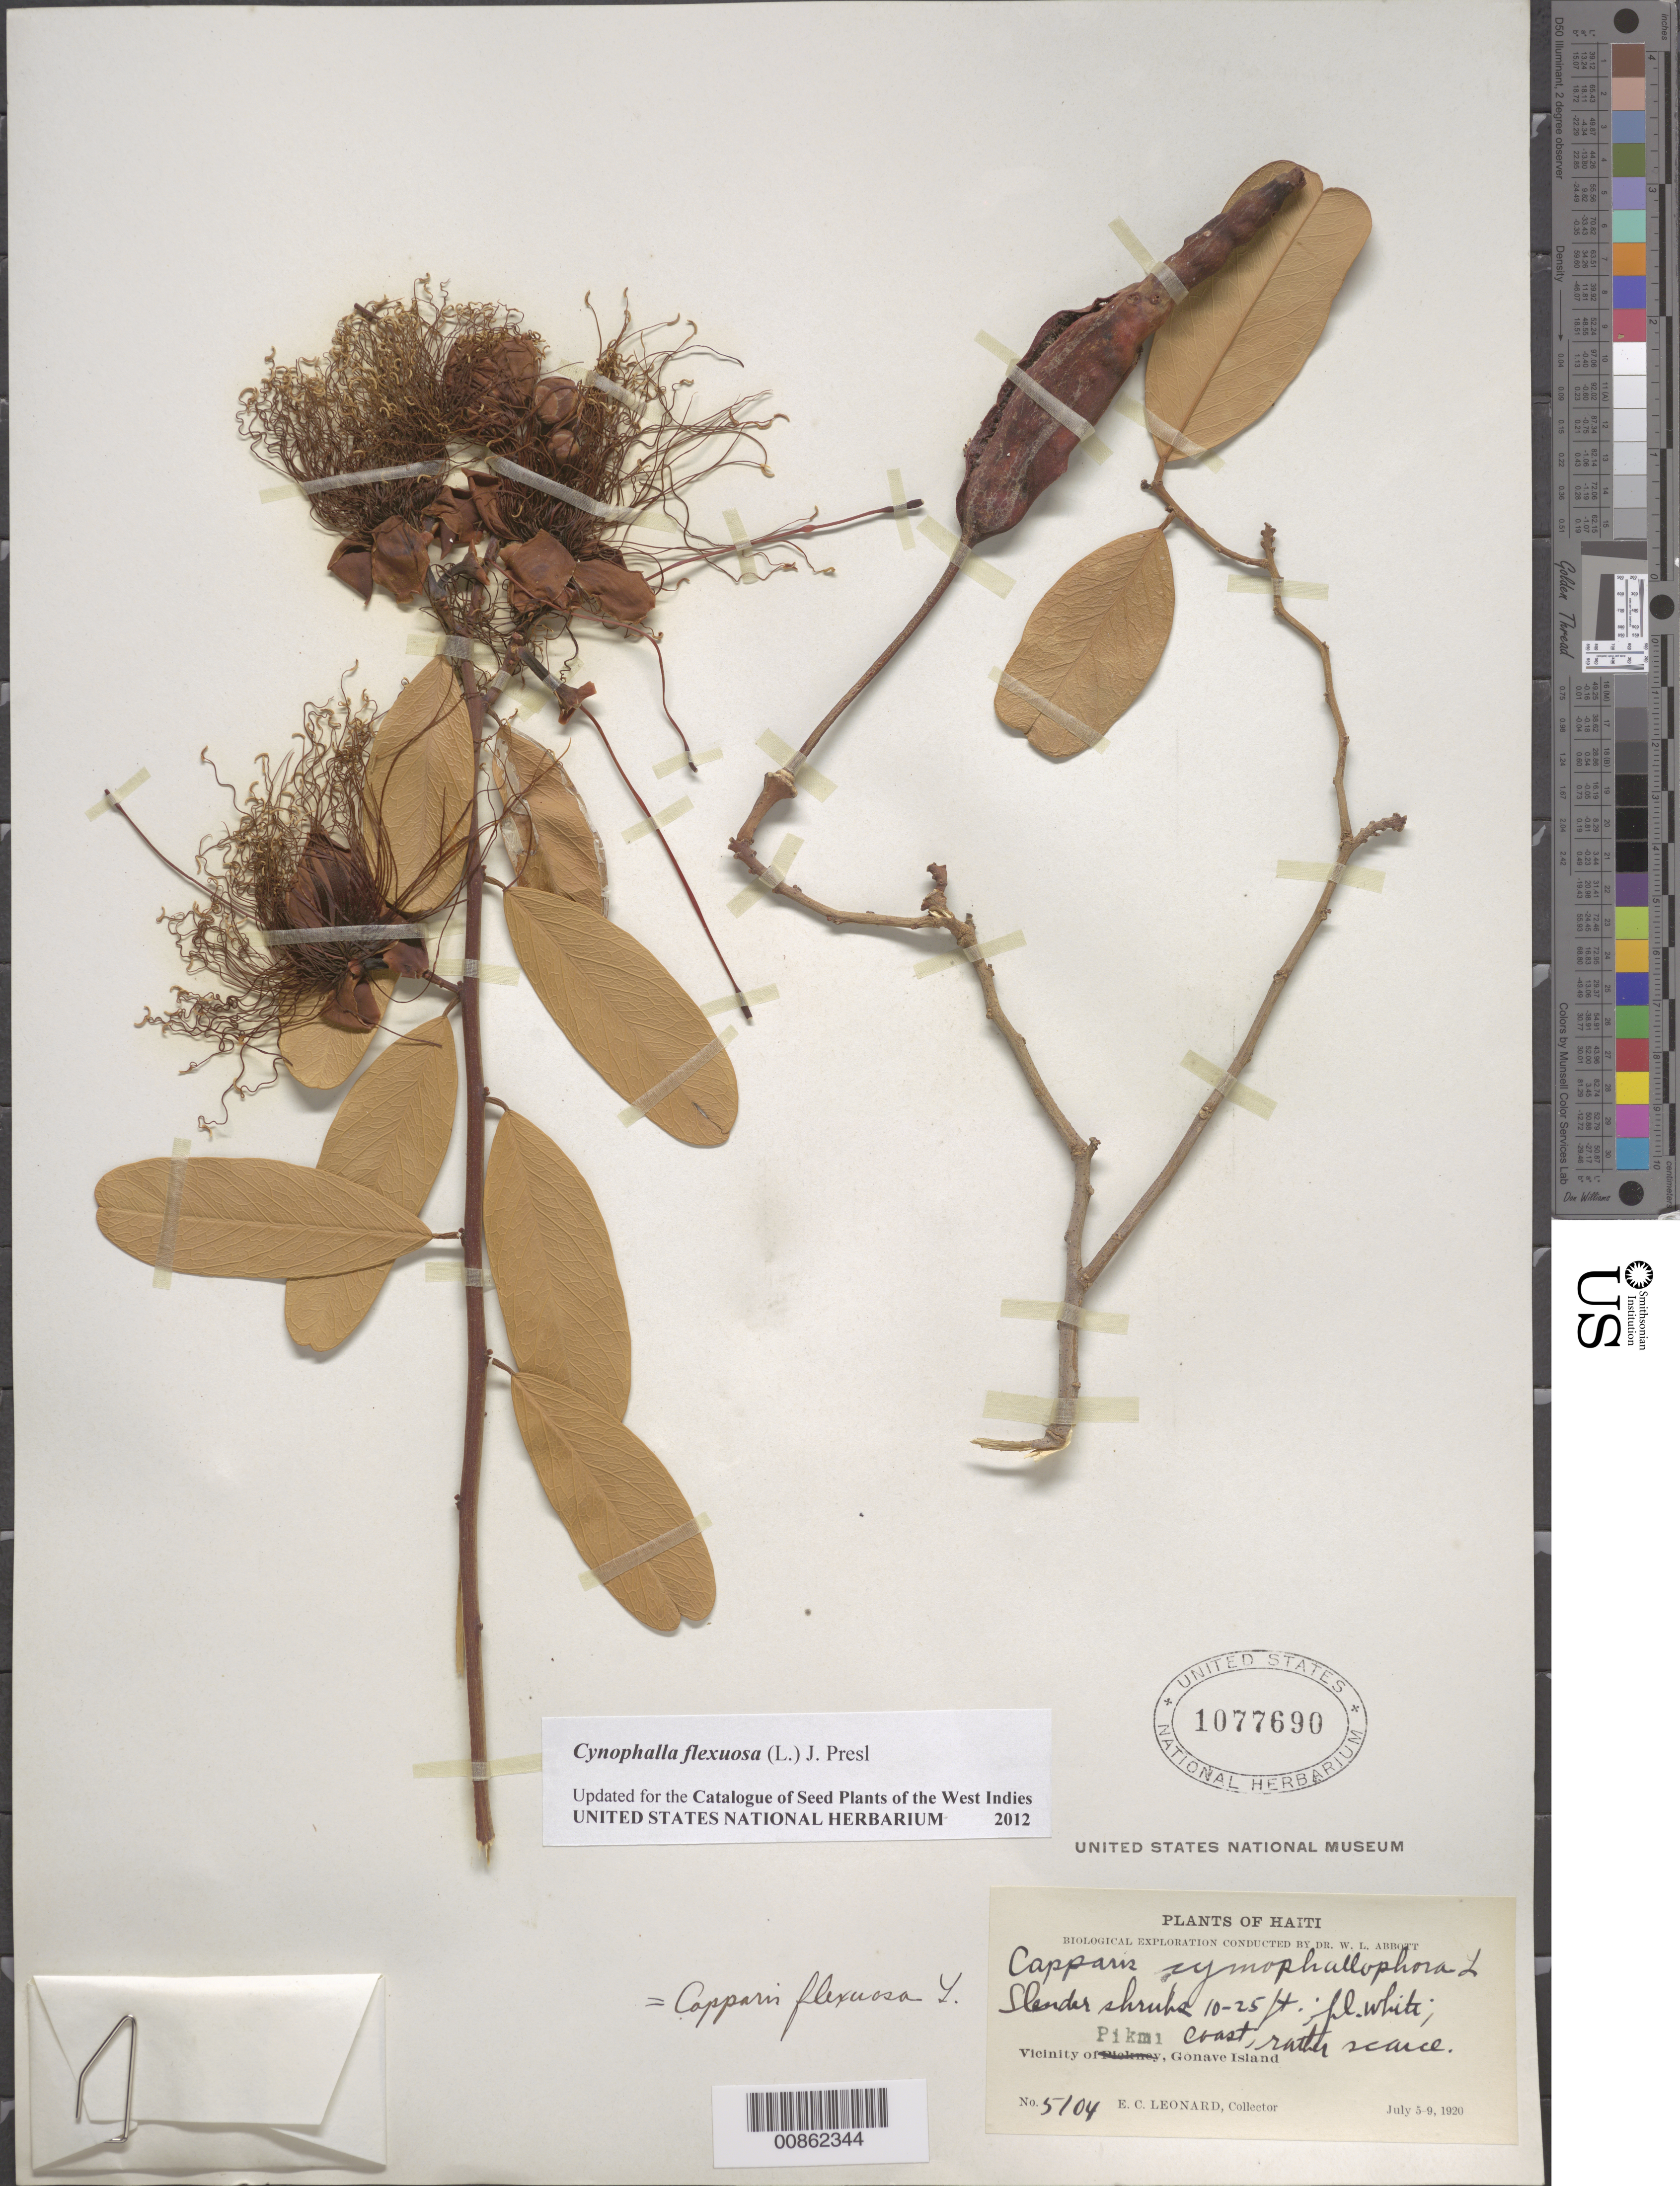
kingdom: Plantae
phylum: Tracheophyta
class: Magnoliopsida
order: Brassicales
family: Capparaceae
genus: Cynophalla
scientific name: Cynophalla flexuosa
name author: (L.) J. Presl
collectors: E. C. Leonard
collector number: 5104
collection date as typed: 05 Jul 1920 to 09 Jul 1920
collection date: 1920-07-05/1920-07-09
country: Haiti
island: Île de la Gonâve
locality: Vicinity of Pikmi, Gonave Island.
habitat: Coast.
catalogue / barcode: US 1077690